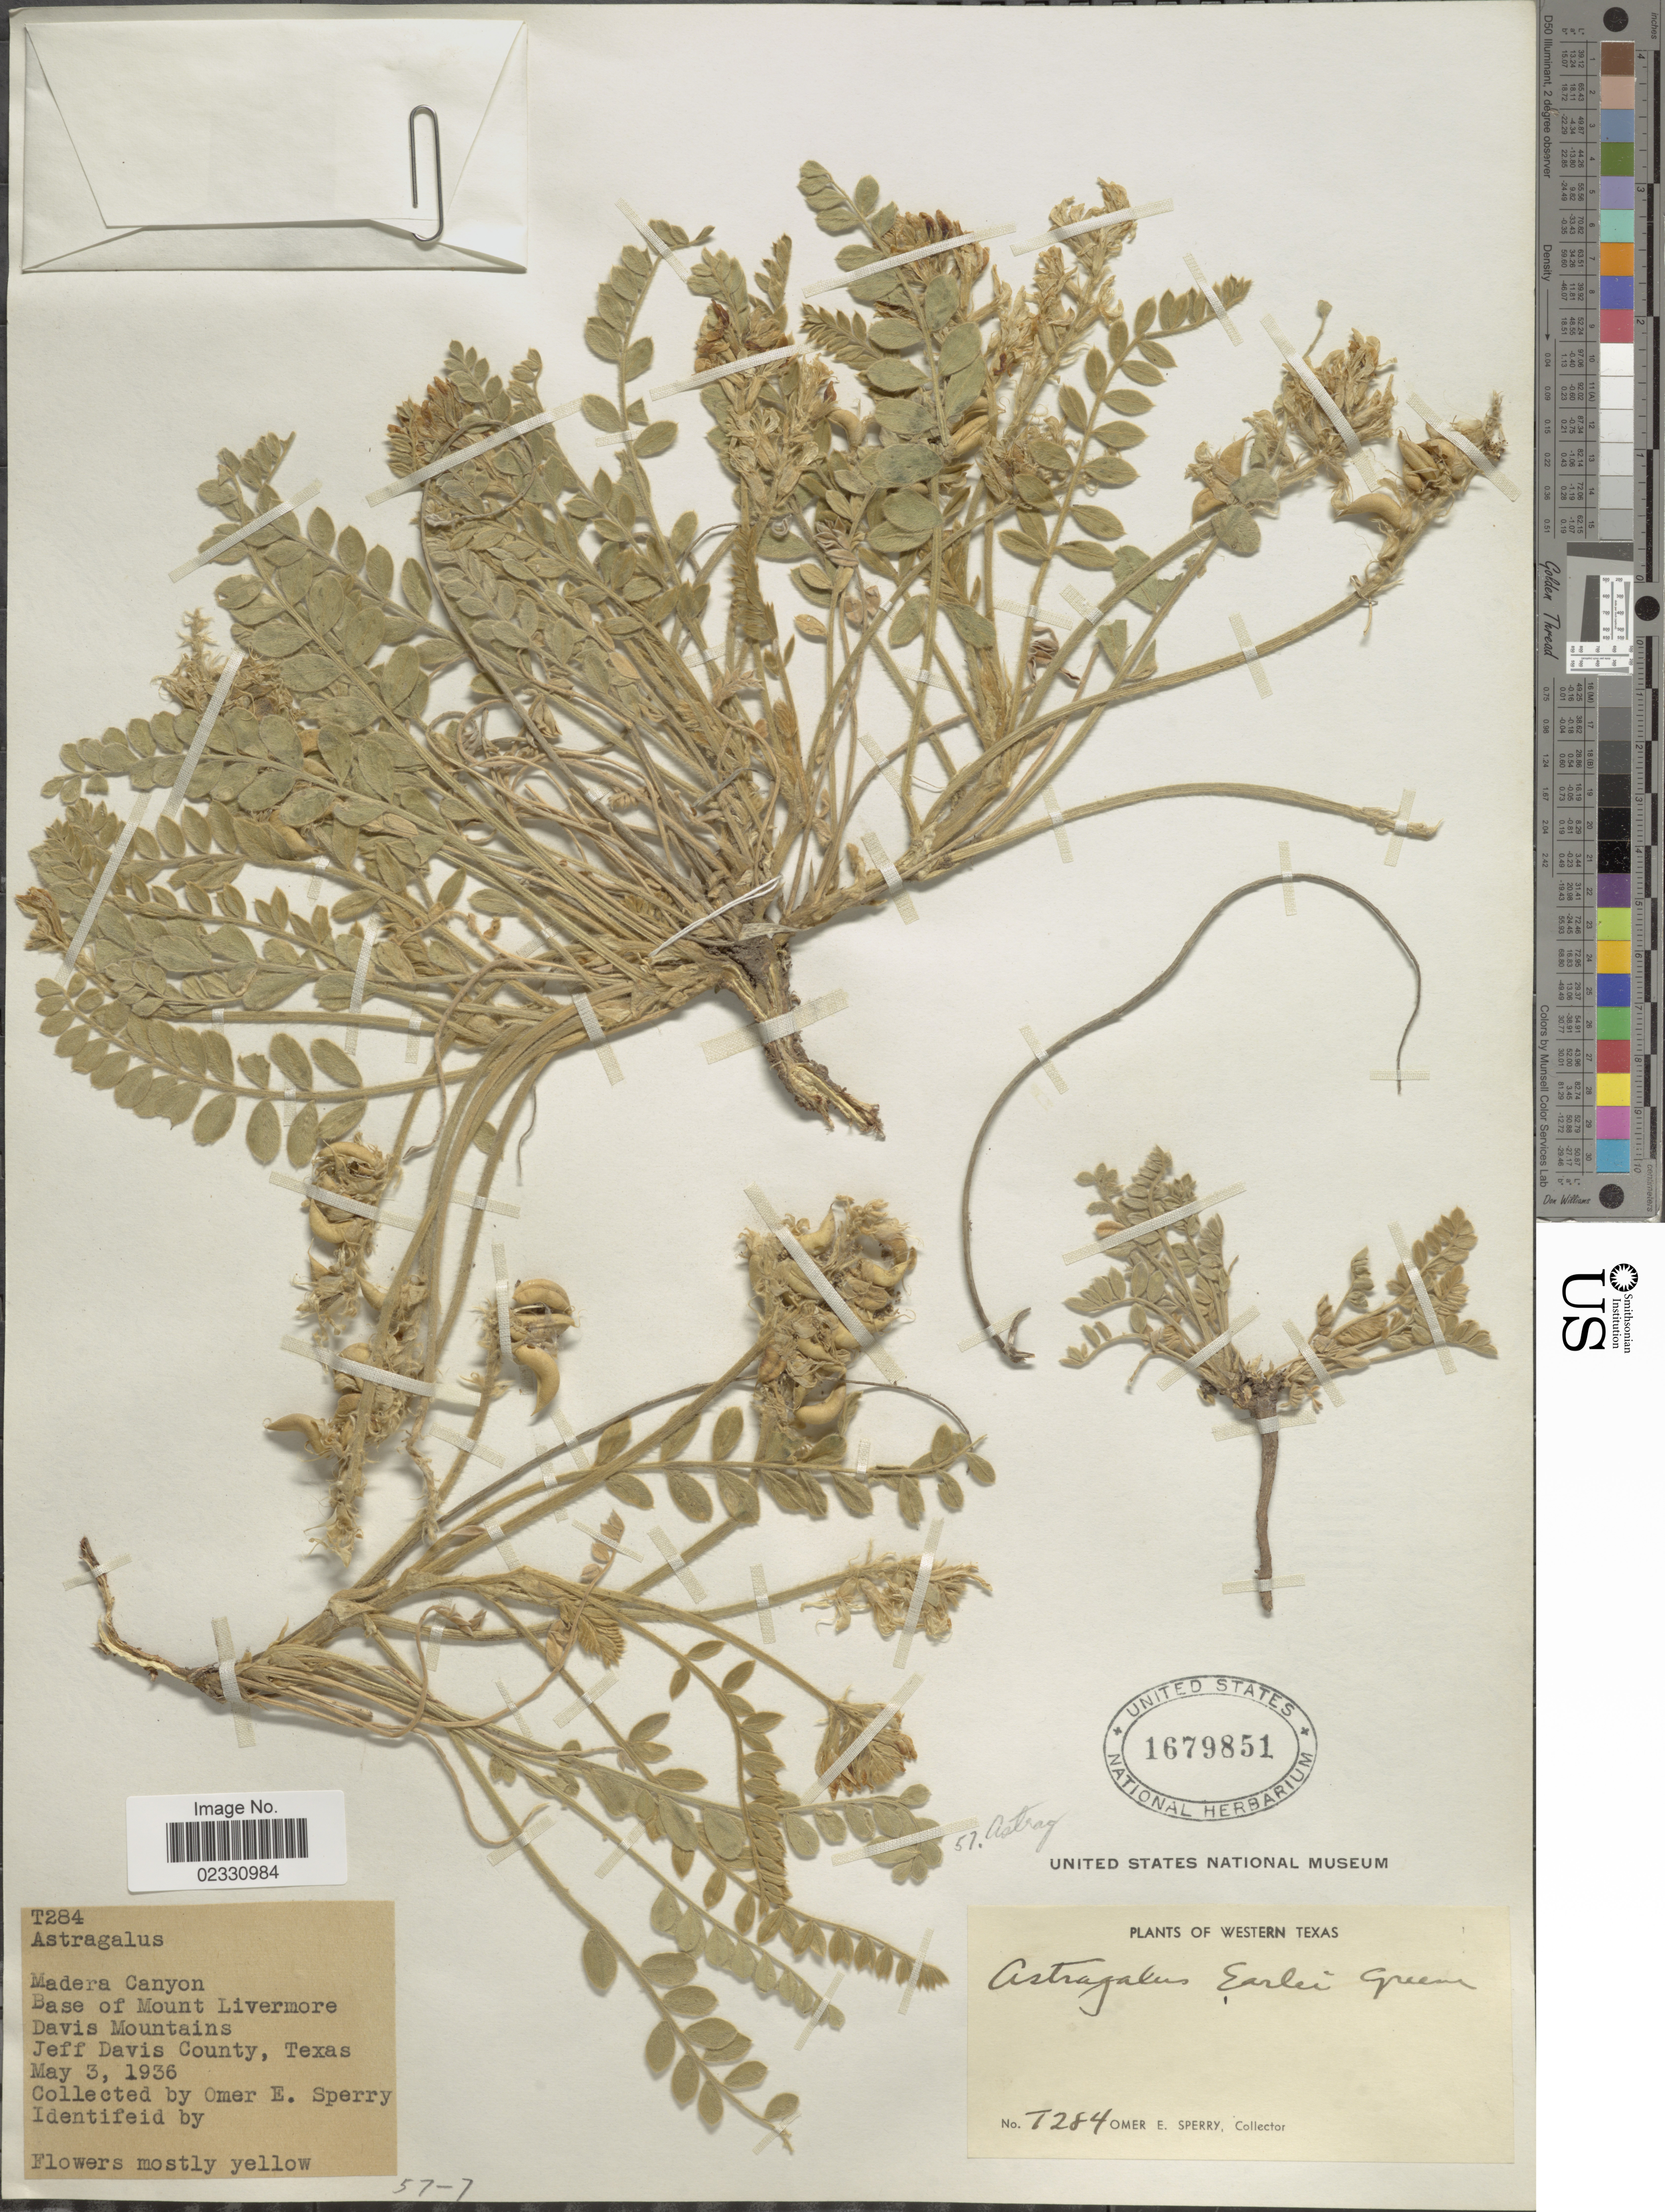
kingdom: Plantae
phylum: Tracheophyta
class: Magnoliopsida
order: Fabales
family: Fabaceae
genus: Astragalus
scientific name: Astragalus earlei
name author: Greene ex Rydb.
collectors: O. E. Sperry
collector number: T284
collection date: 1936-05-03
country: United States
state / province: Texas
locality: Western Texas, Madera Canyon, Base of Mount Livermore, Davis Mountains, Jeff Davis County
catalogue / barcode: US 1679851